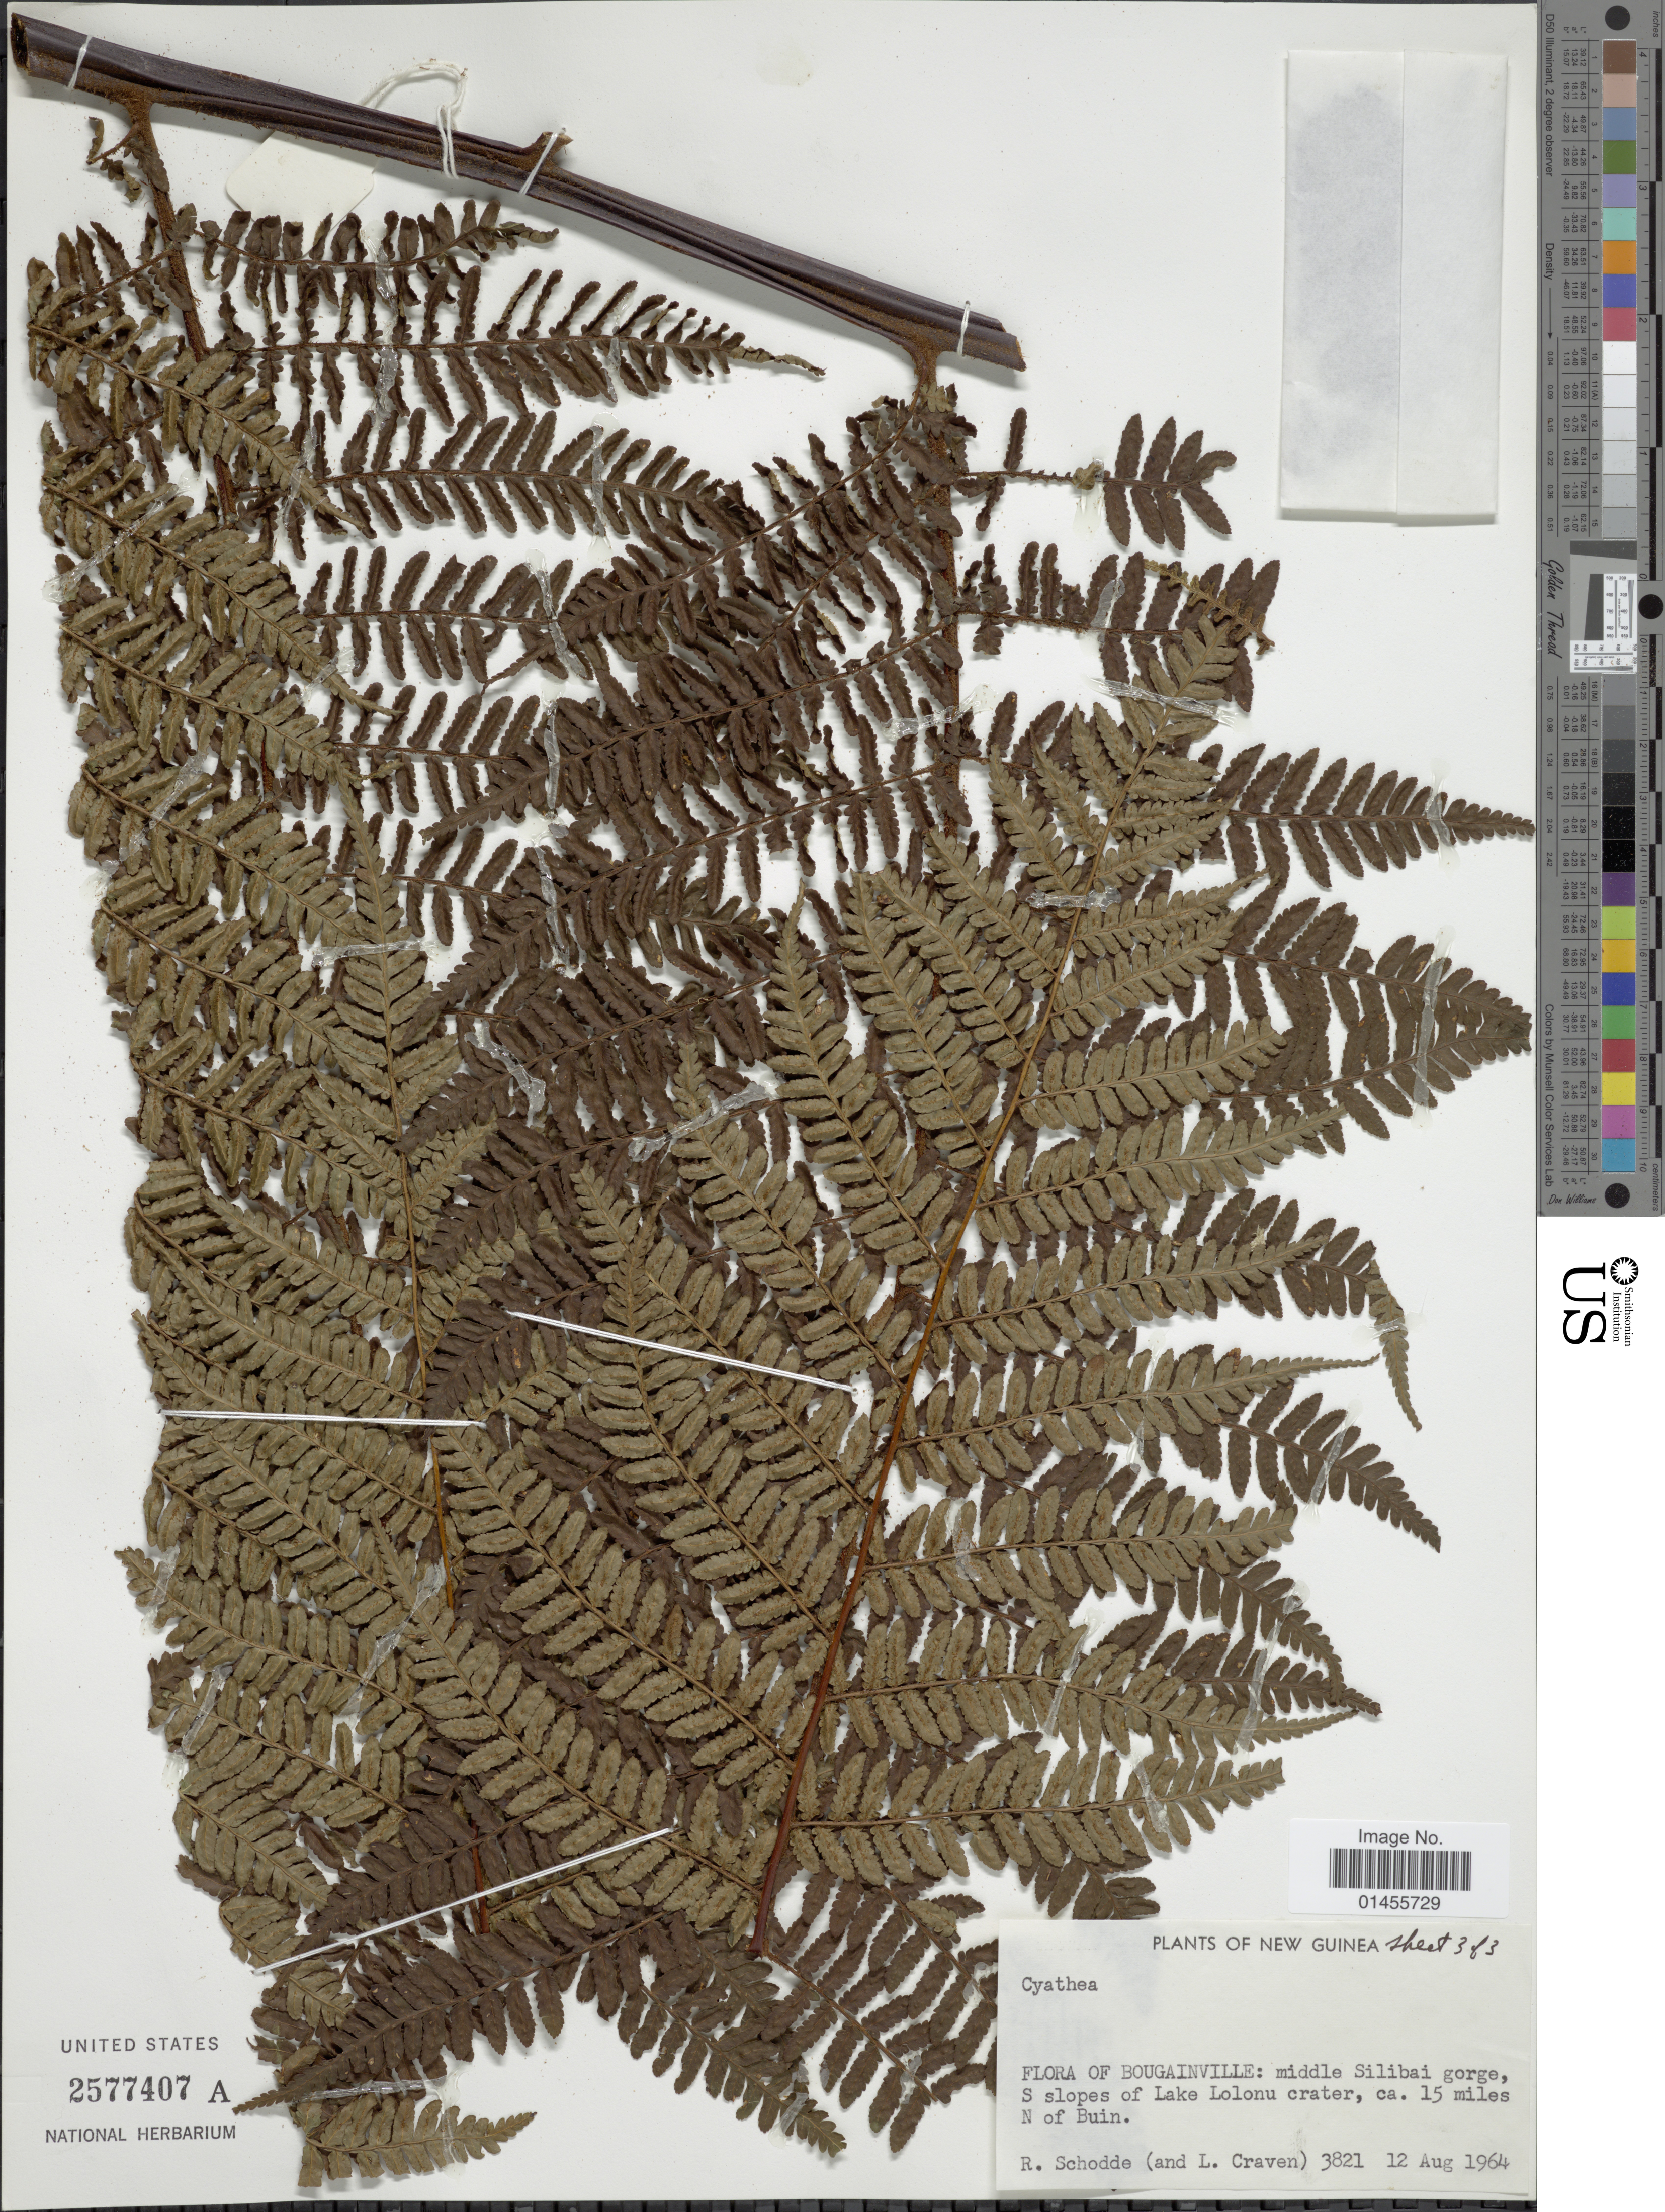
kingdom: Plantae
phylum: Tracheophyta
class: Polypodiopsida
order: Cyatheales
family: Cyatheaceae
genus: Alsophila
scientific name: Alsophila sp.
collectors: R. Schodde & L. A. Craven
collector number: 3821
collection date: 1964-08-12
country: Papua New Guinea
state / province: Bougainville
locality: Middle Silibai gorge, S Slope of Lake Lolonu crater, 15 miles N of Buin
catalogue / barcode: US 2577407A